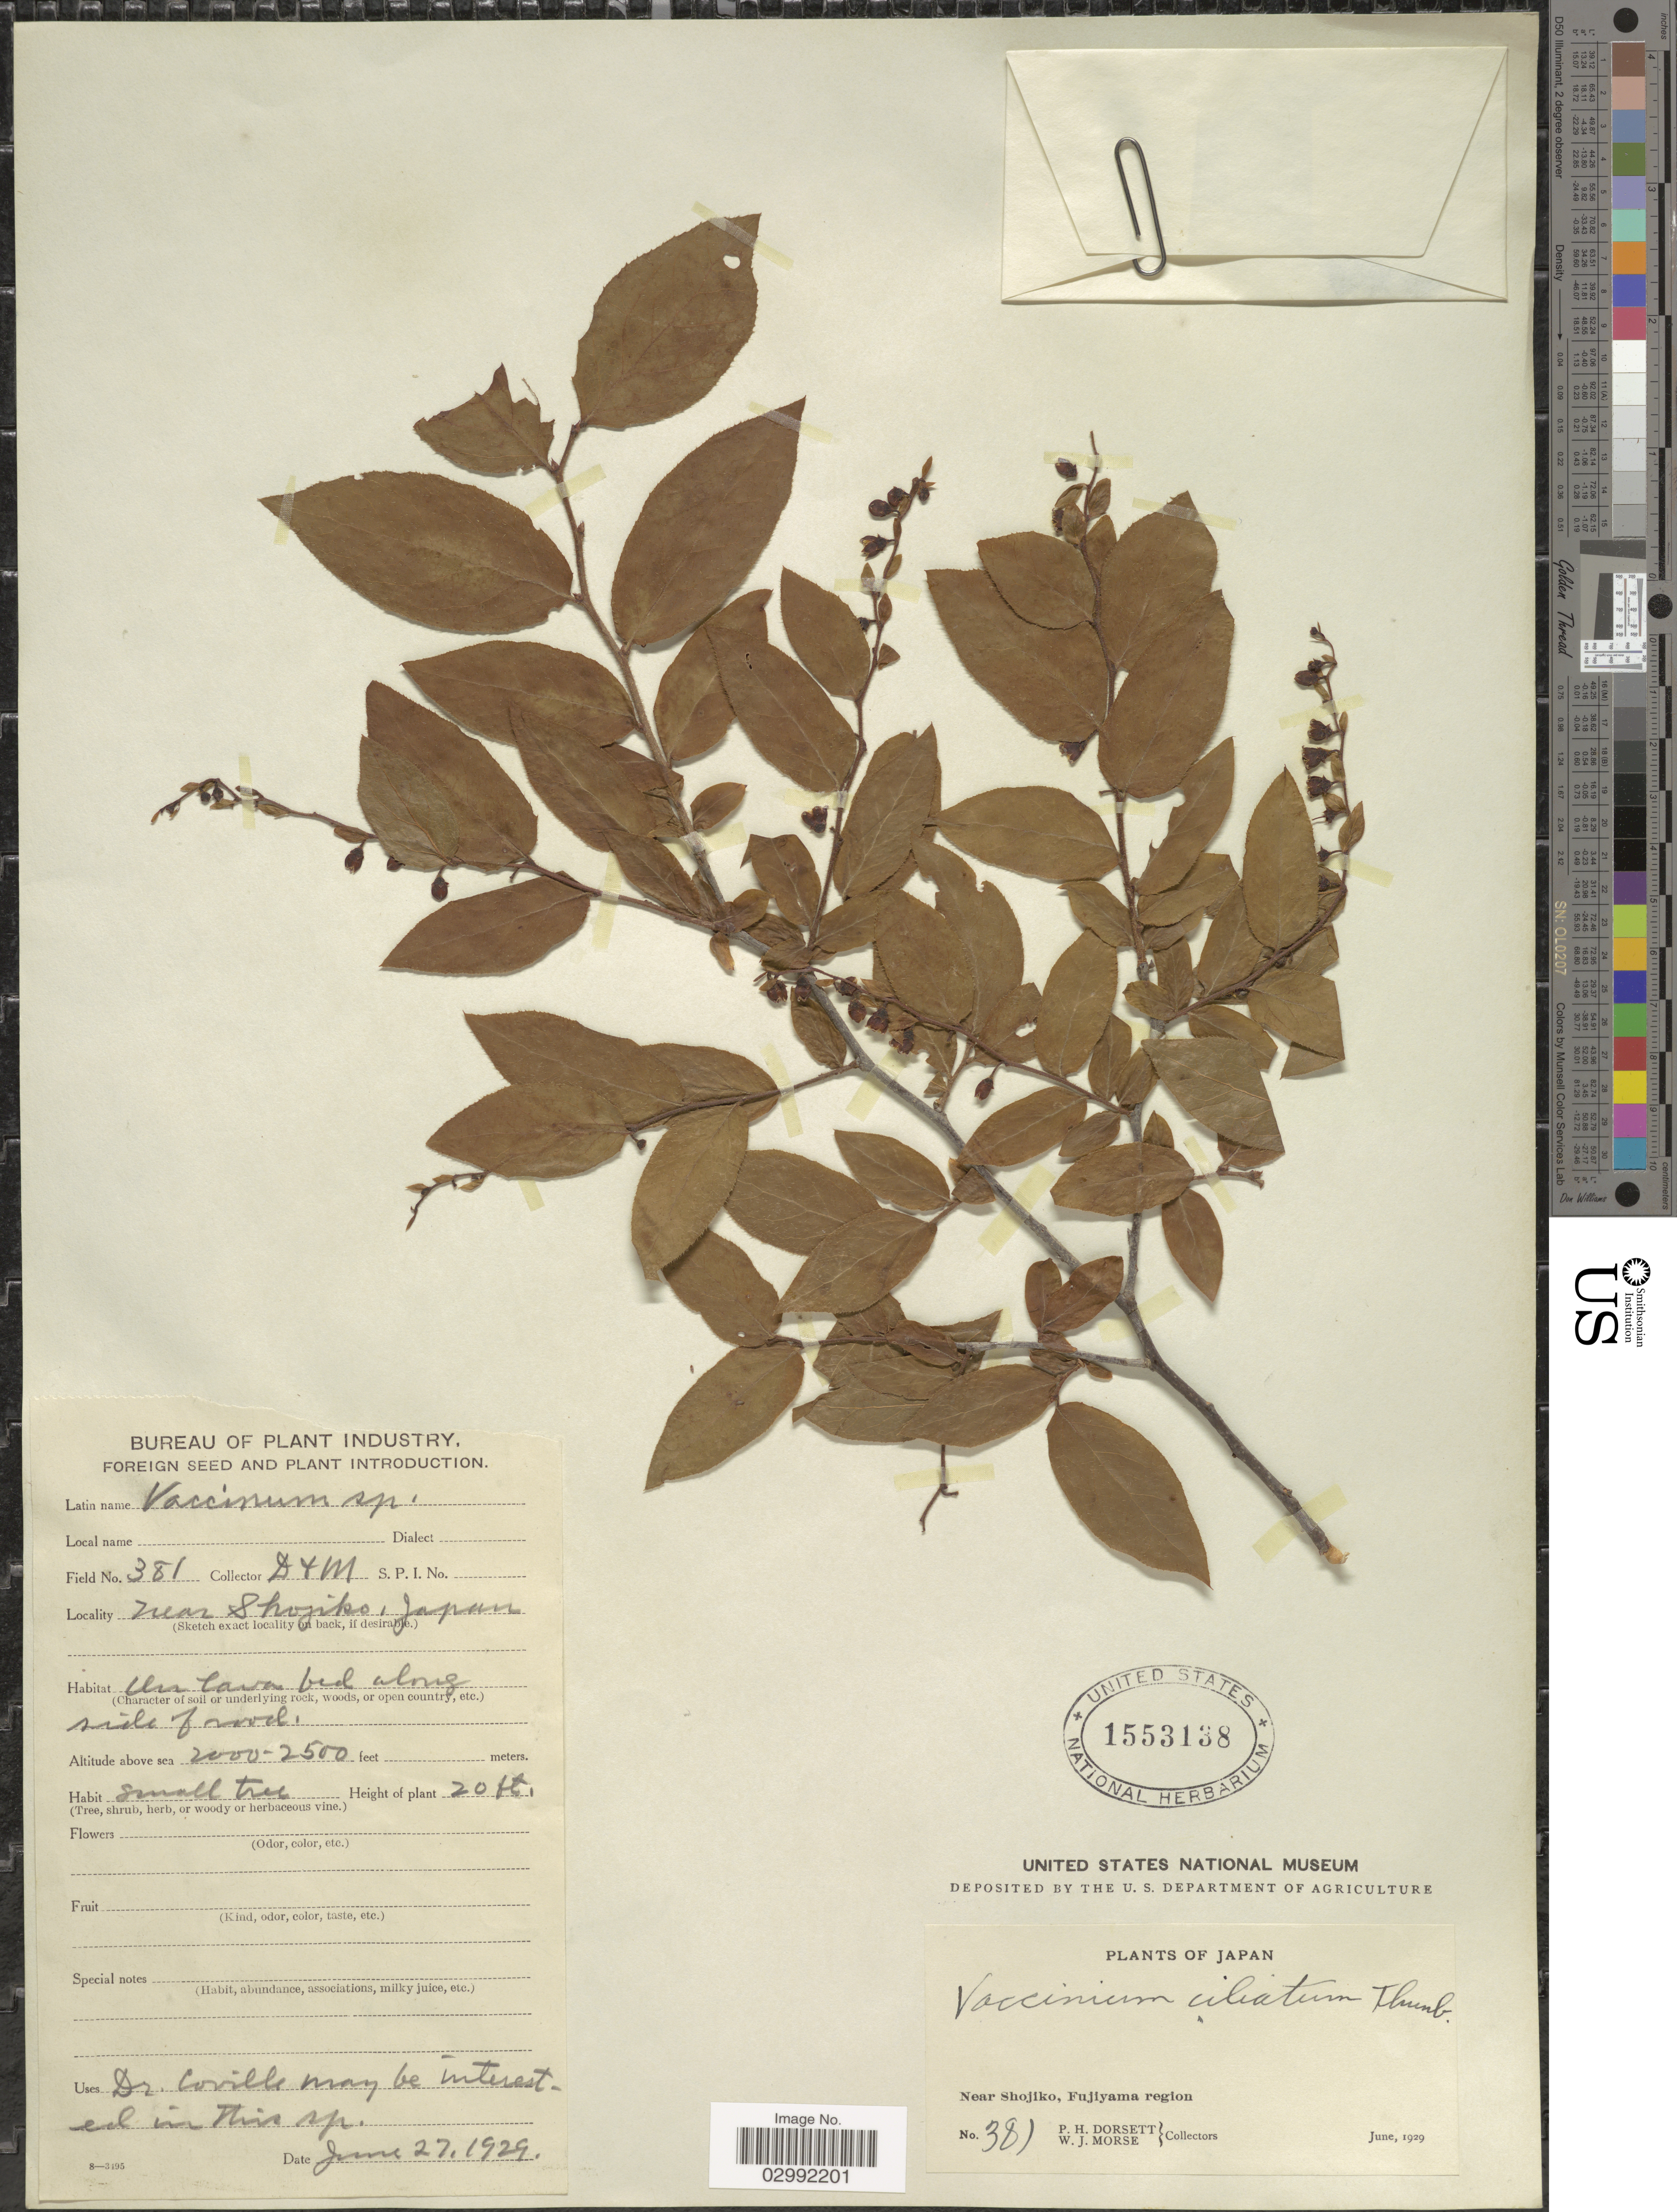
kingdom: Plantae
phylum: Tracheophyta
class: Magnoliopsida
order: Ericales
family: Ericaceae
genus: Vaccinium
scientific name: Vaccinium oldhamii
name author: Miq.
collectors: P. H. Dorsett & W. J. Morse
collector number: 381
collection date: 1929-06-27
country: Japan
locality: Near Shojiko, Fujiyama region.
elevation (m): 610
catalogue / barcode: US 1553138